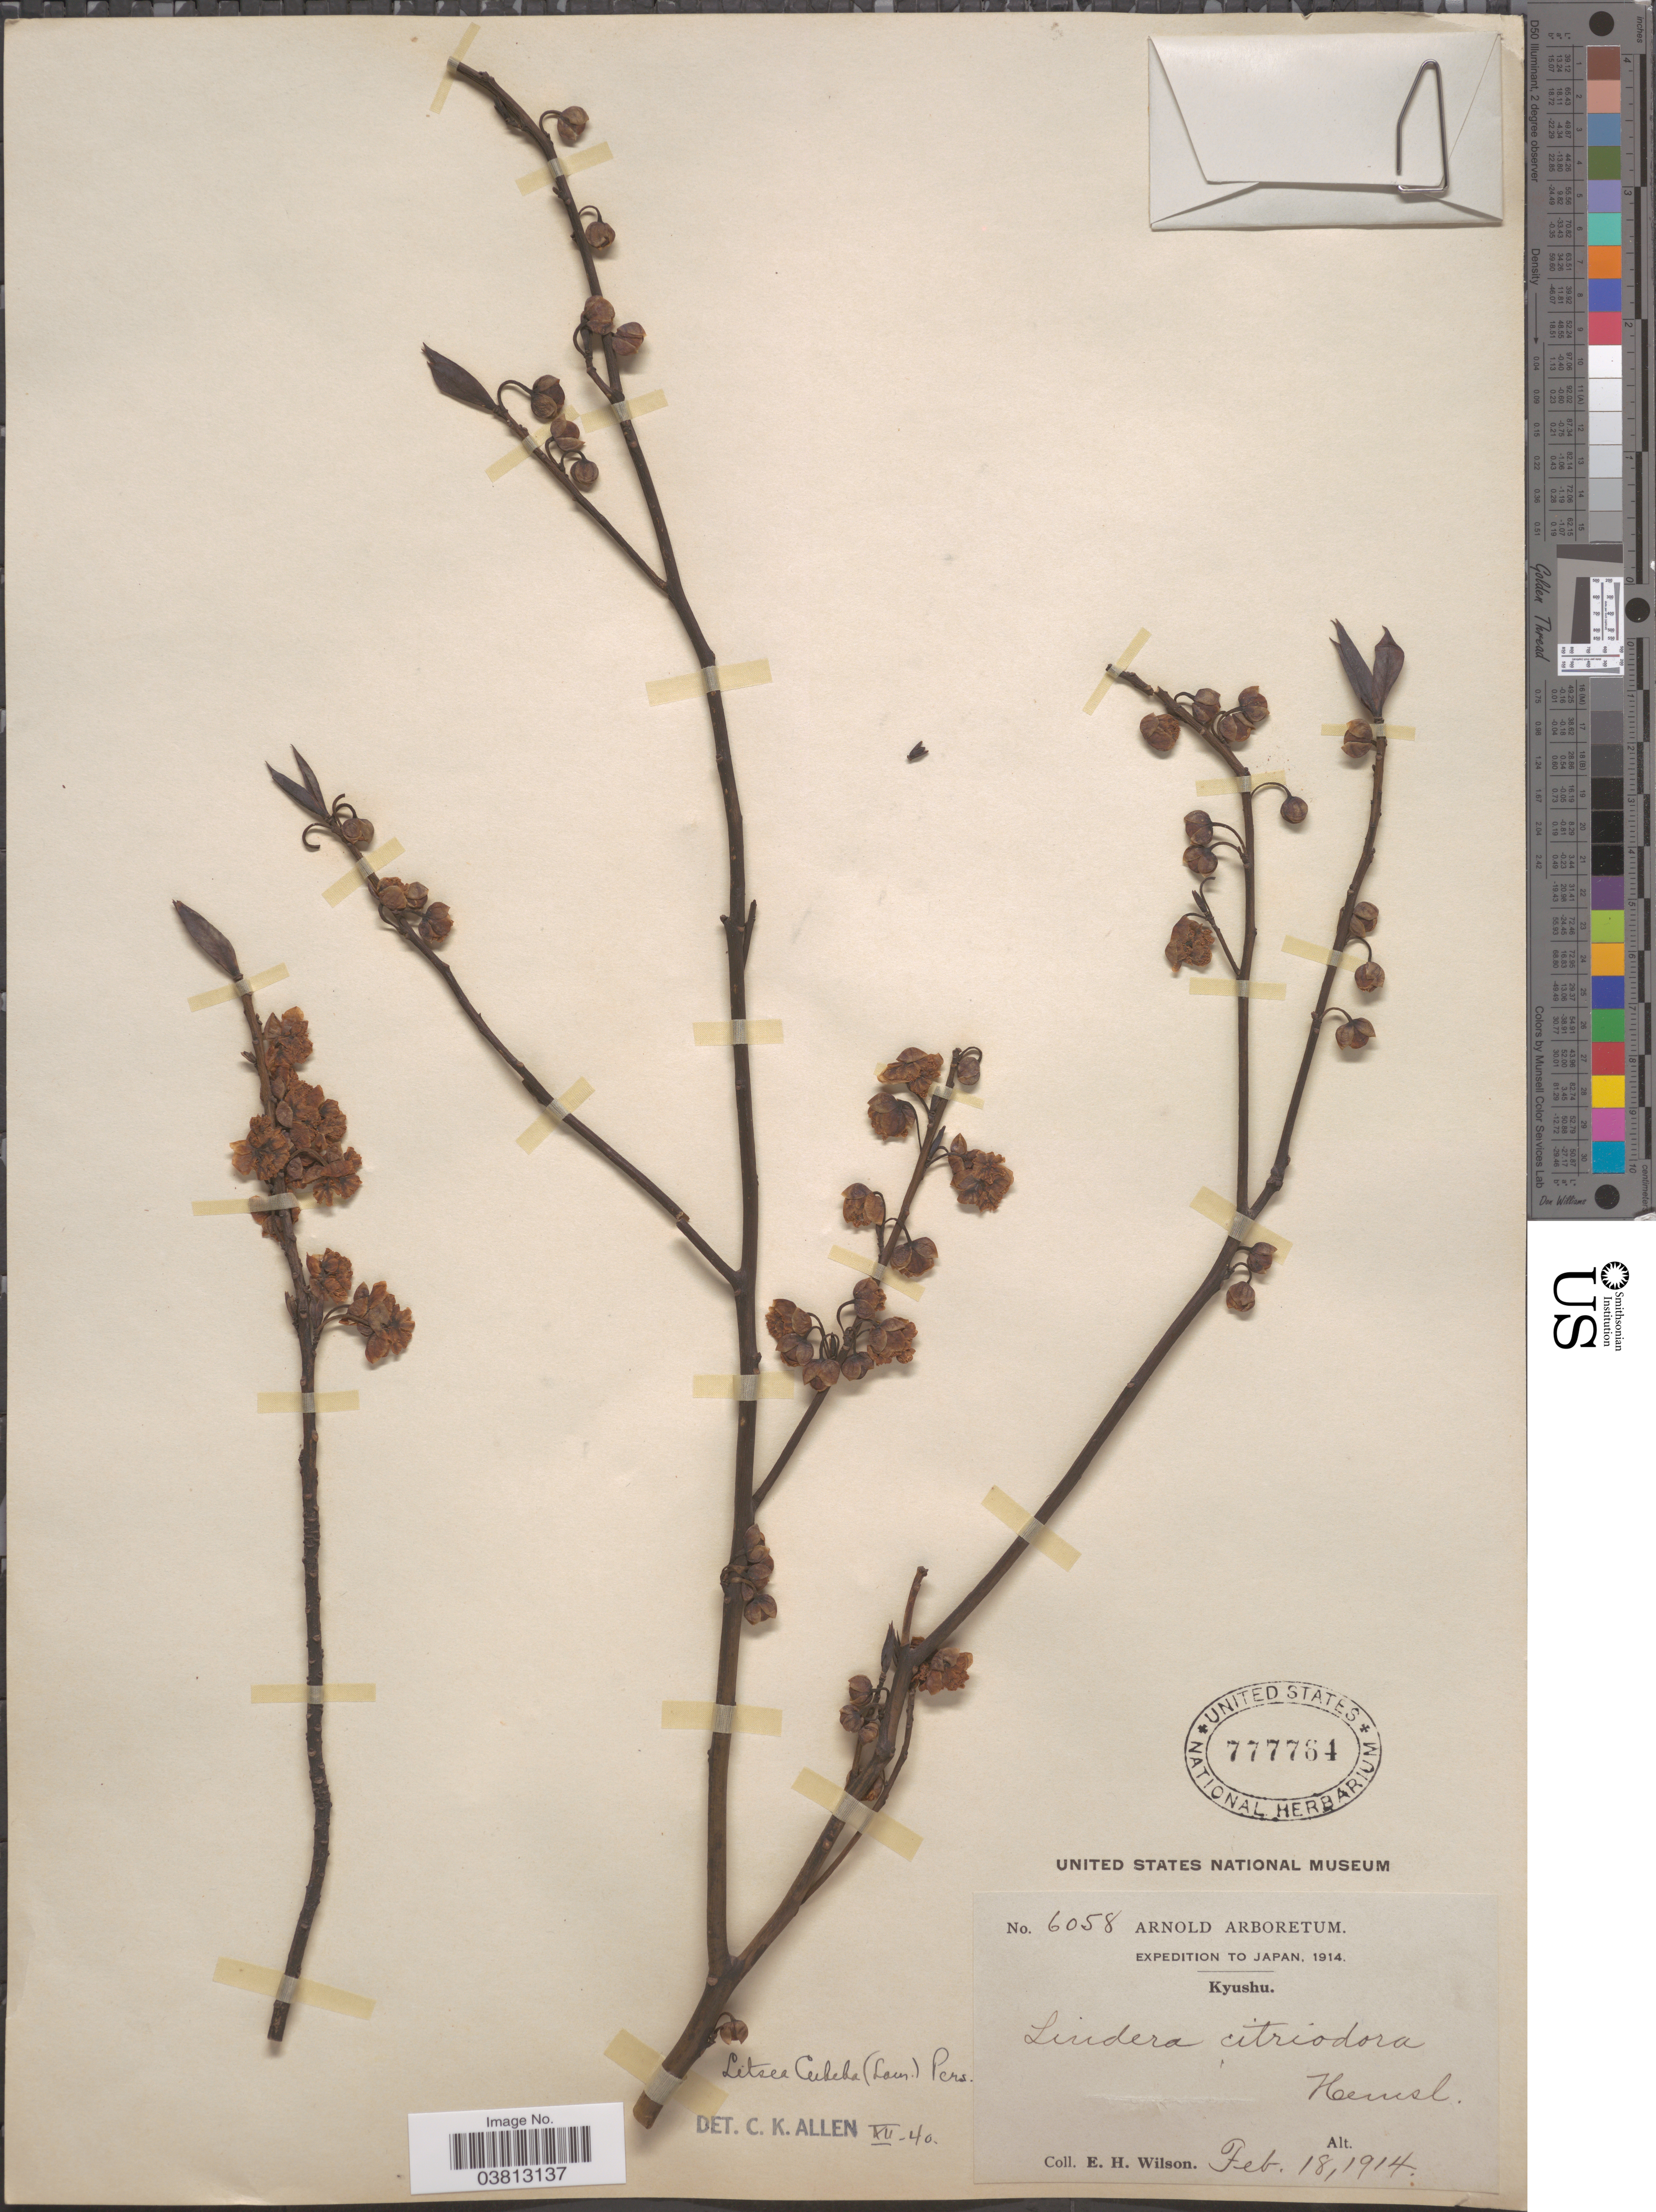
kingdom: Plantae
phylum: Tracheophyta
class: Magnoliopsida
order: Laurales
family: Lauraceae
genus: Litsea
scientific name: Litsea cubeba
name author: (Lour.) Pers.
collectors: E. Wilson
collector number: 6058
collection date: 1914-02-18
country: Japan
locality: Kyushu.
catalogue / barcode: US 77764